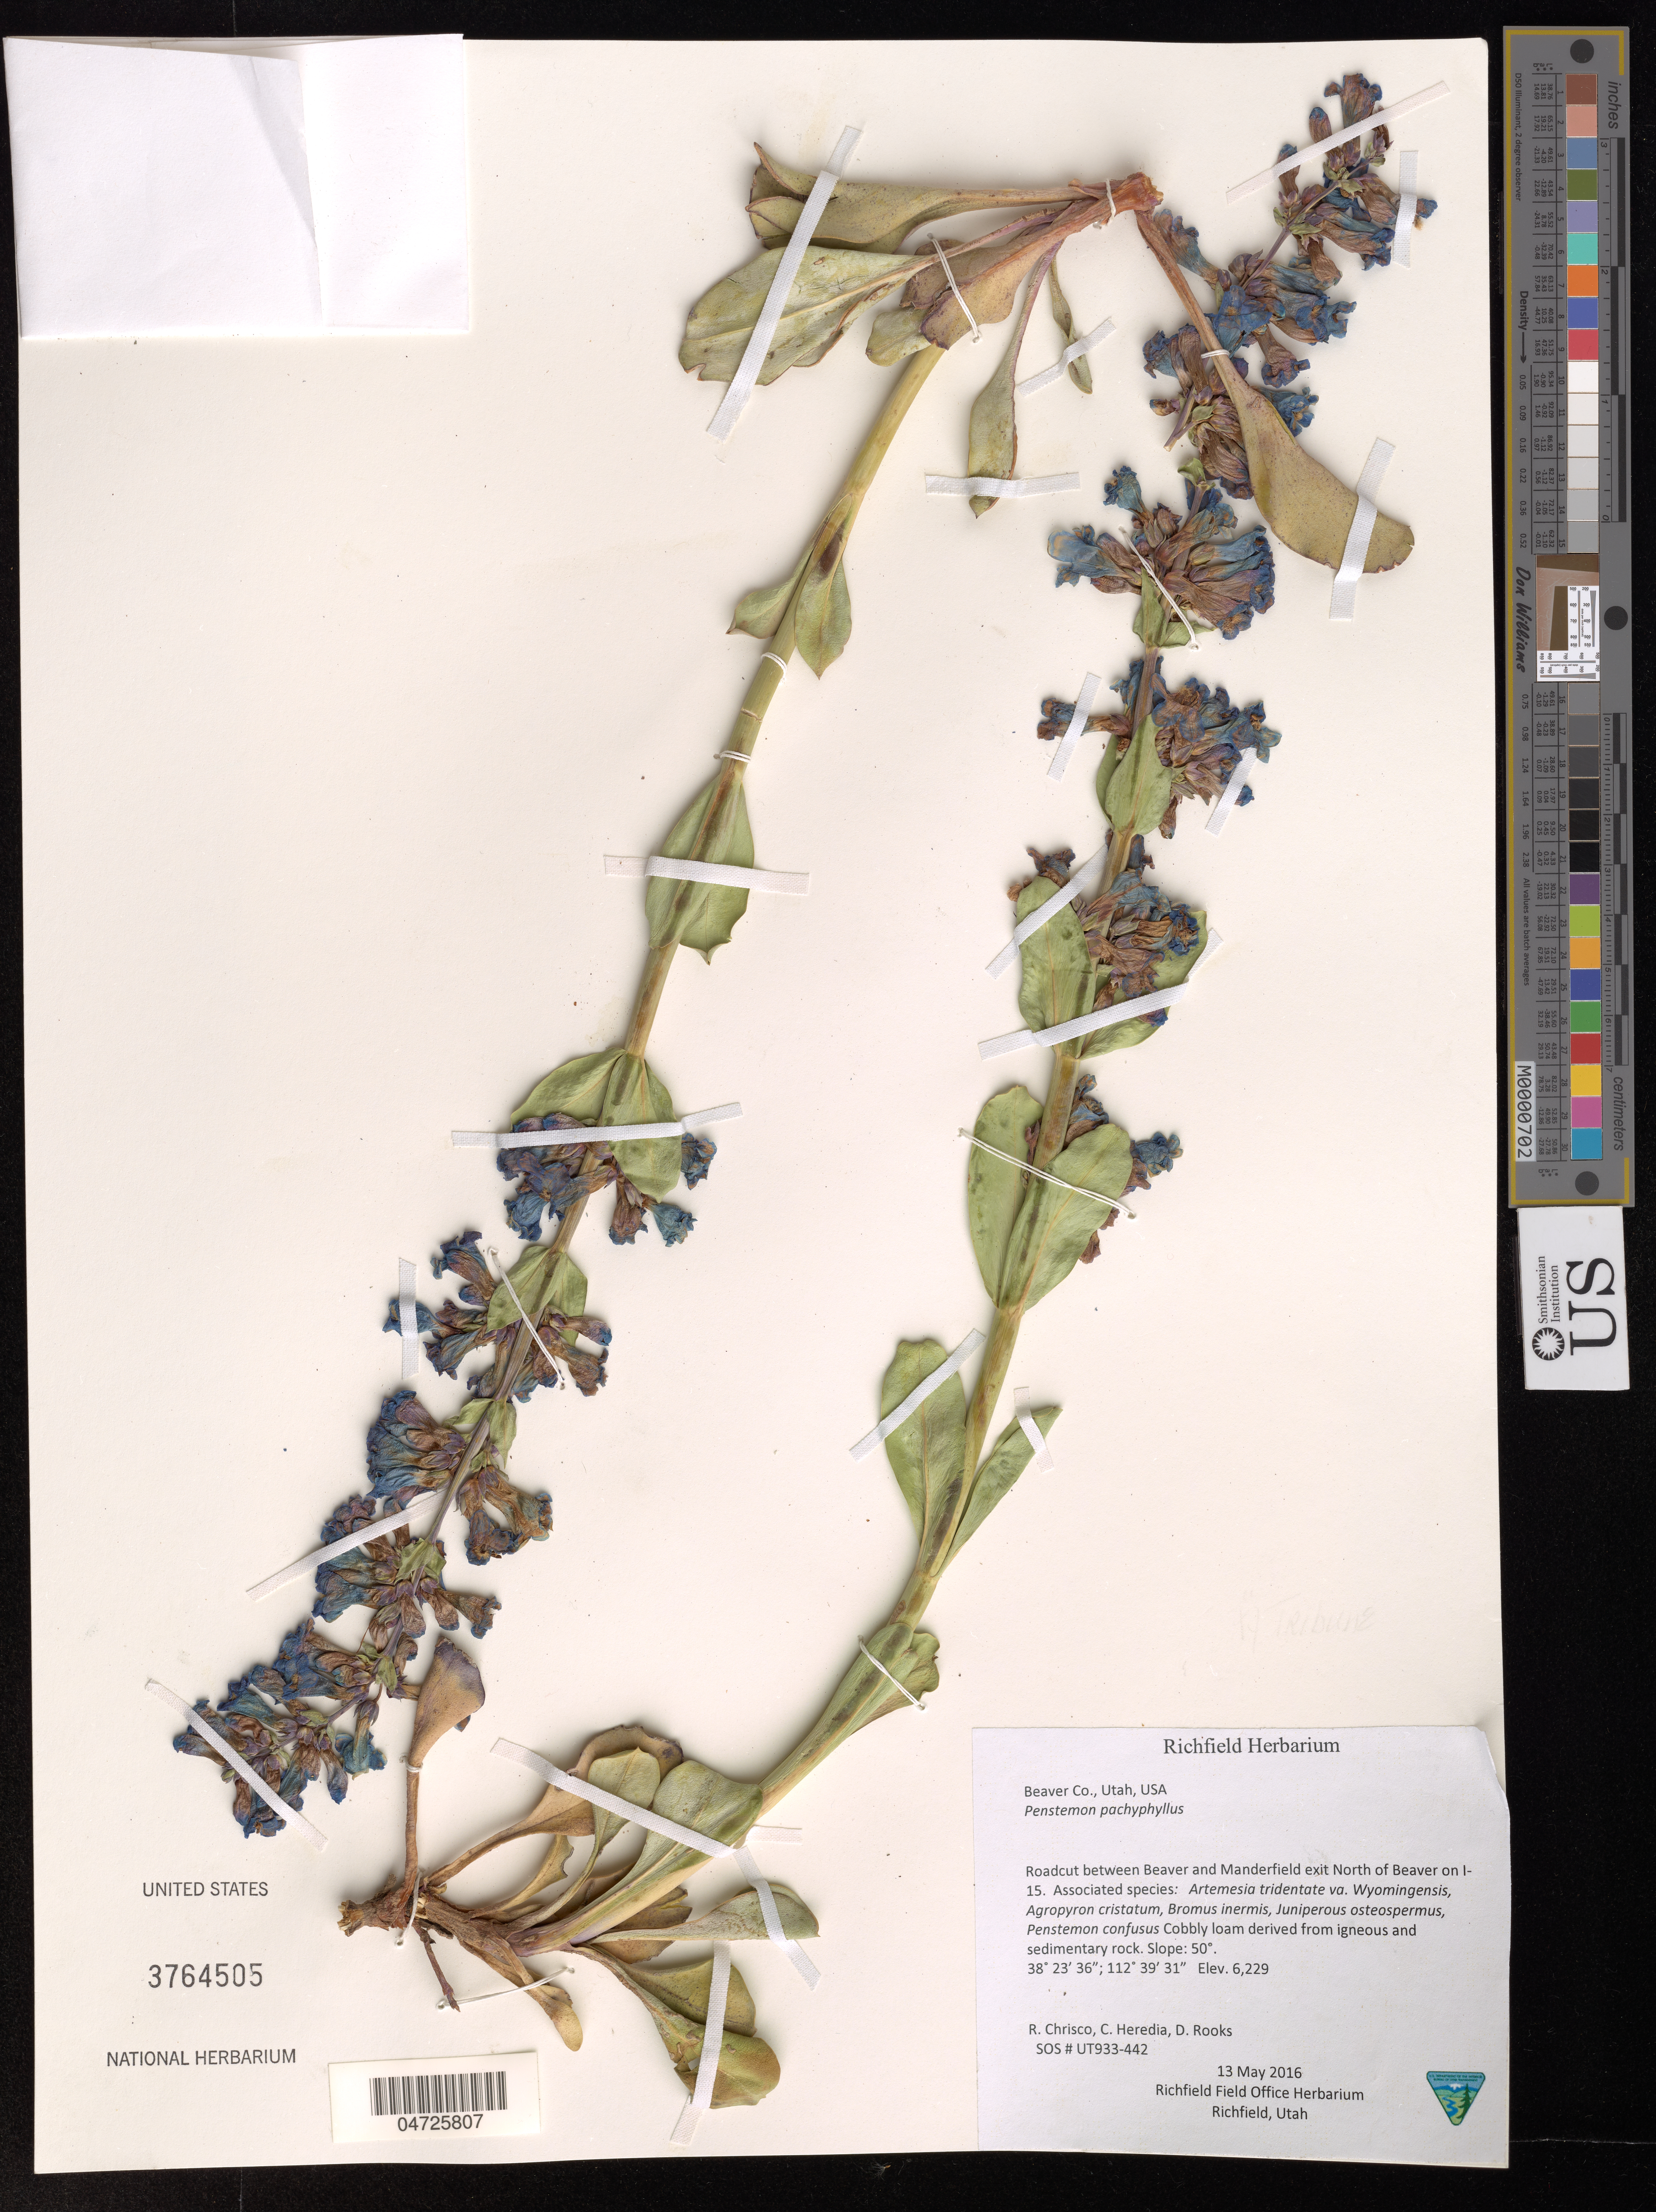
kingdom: Plantae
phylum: Tracheophyta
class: Magnoliopsida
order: Lamiales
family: Plantaginaceae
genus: Penstemon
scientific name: Penstemon pachyphyllus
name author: A. Gray ex Rydb.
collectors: R. Chrisco, C. Heredia & D. Rooks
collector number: UT933-442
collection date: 2016-05-13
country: United States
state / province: Utah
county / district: Beaver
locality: Beaver Co. Roadcut between Beaver and Manderfield exit North of Beaver on I-15.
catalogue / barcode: US 3764505